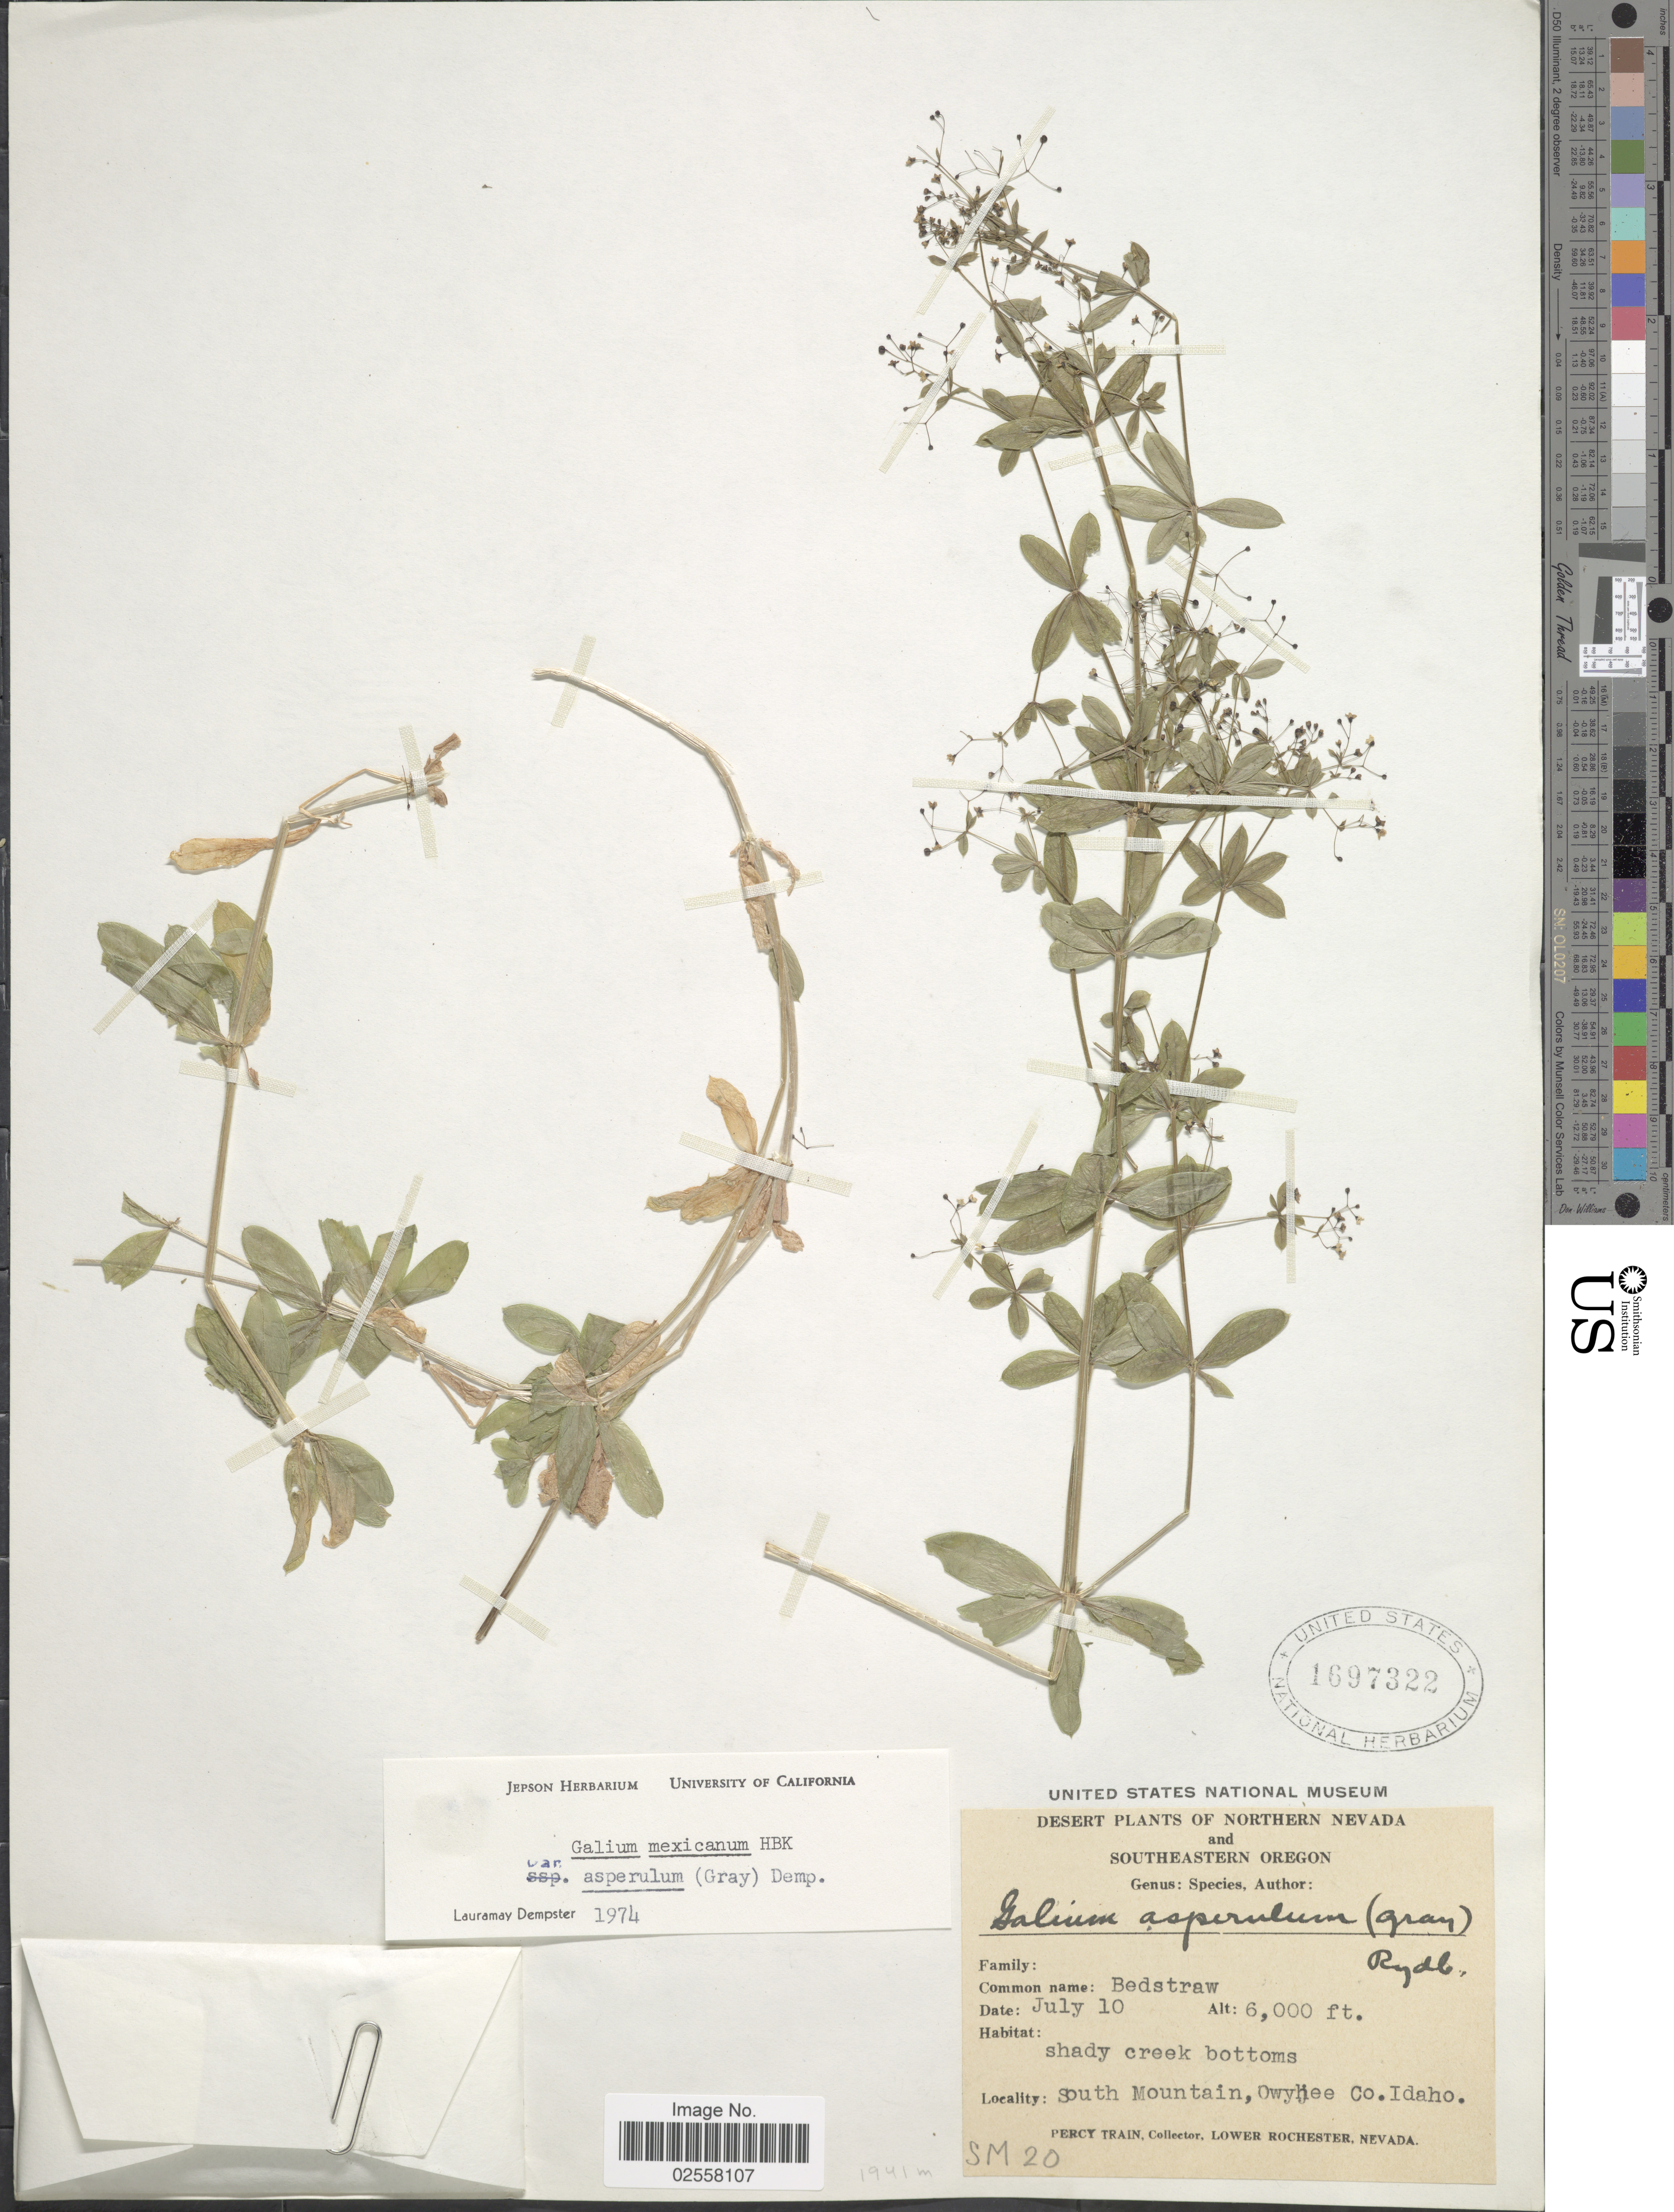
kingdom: Plantae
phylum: Tracheophyta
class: Magnoliopsida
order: Gentianales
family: Rubiaceae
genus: Galium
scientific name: Galium mexicanum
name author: Kunth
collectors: P. Train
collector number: SM20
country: United States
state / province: Idaho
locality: South Mountain, Owyhee Co.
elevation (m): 1829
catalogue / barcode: US 1697322